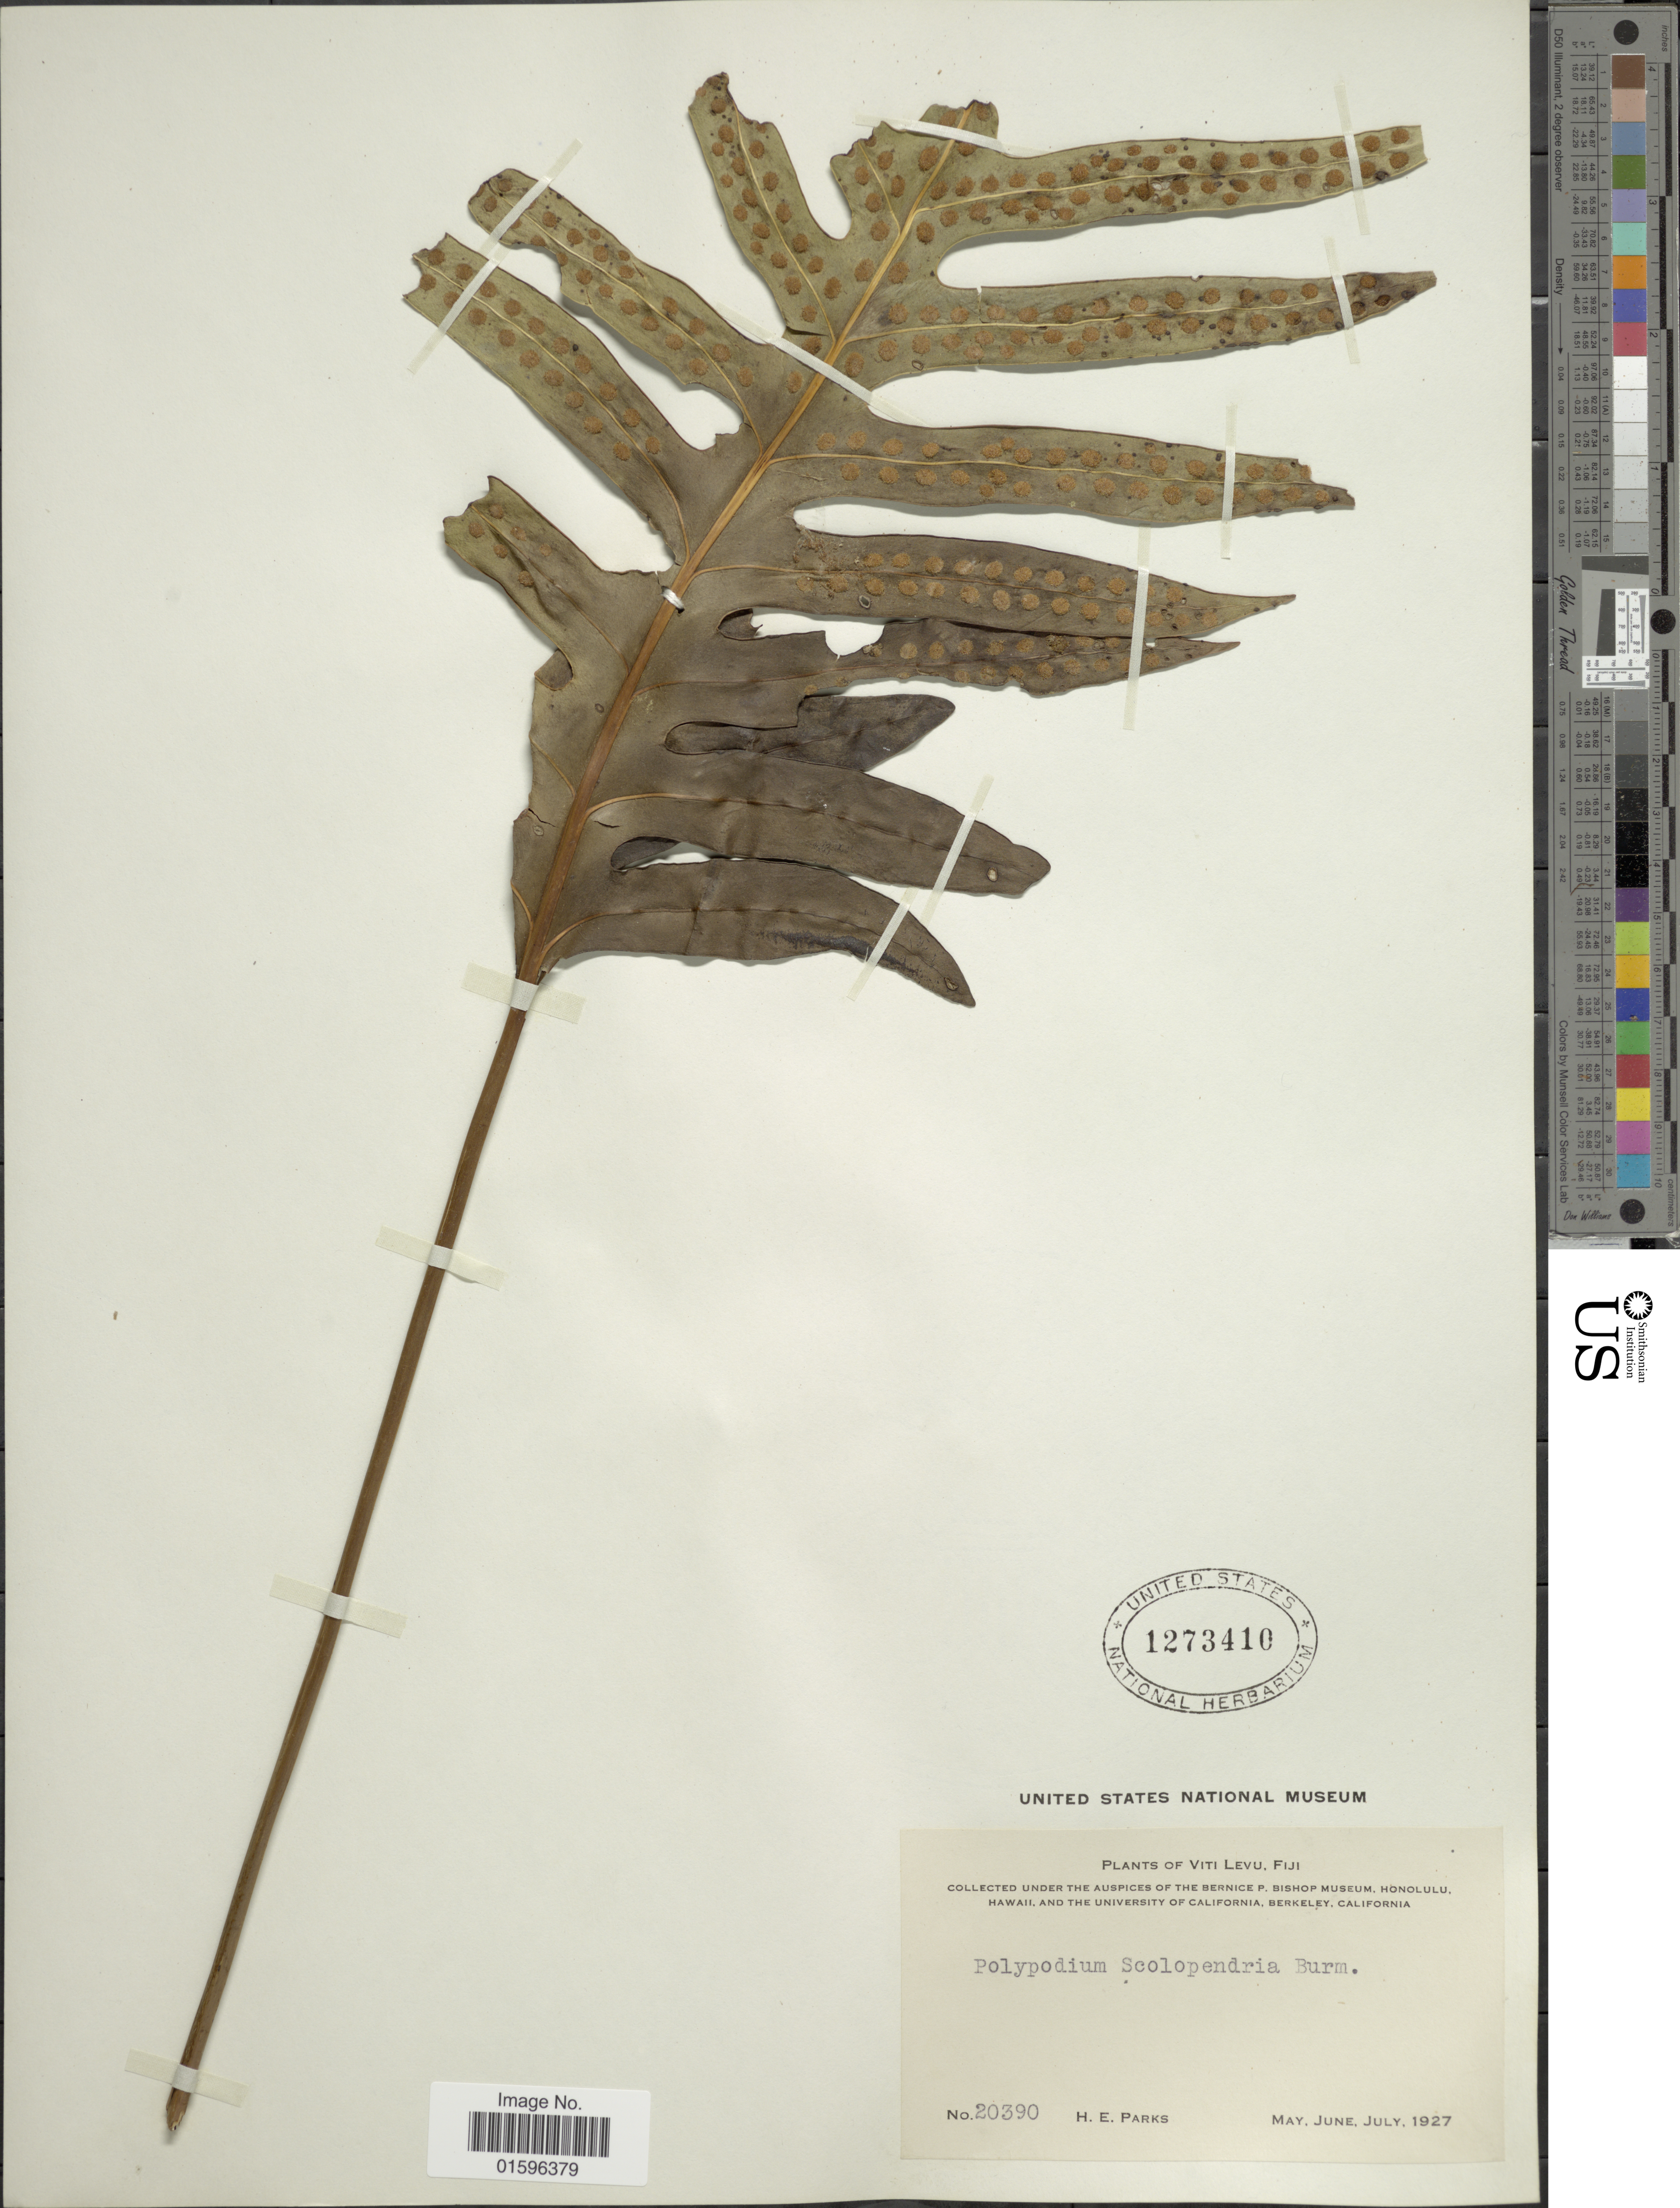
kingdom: Plantae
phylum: Tracheophyta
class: Polypodiopsida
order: Polypodiales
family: Polypodiaceae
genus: Polypodium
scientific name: Polypodium scolopendria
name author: Burm. f.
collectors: H. E. Parks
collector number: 20390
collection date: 1927-05/1927-07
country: Fiji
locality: Viti levu, Fiji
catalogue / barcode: US 1273410